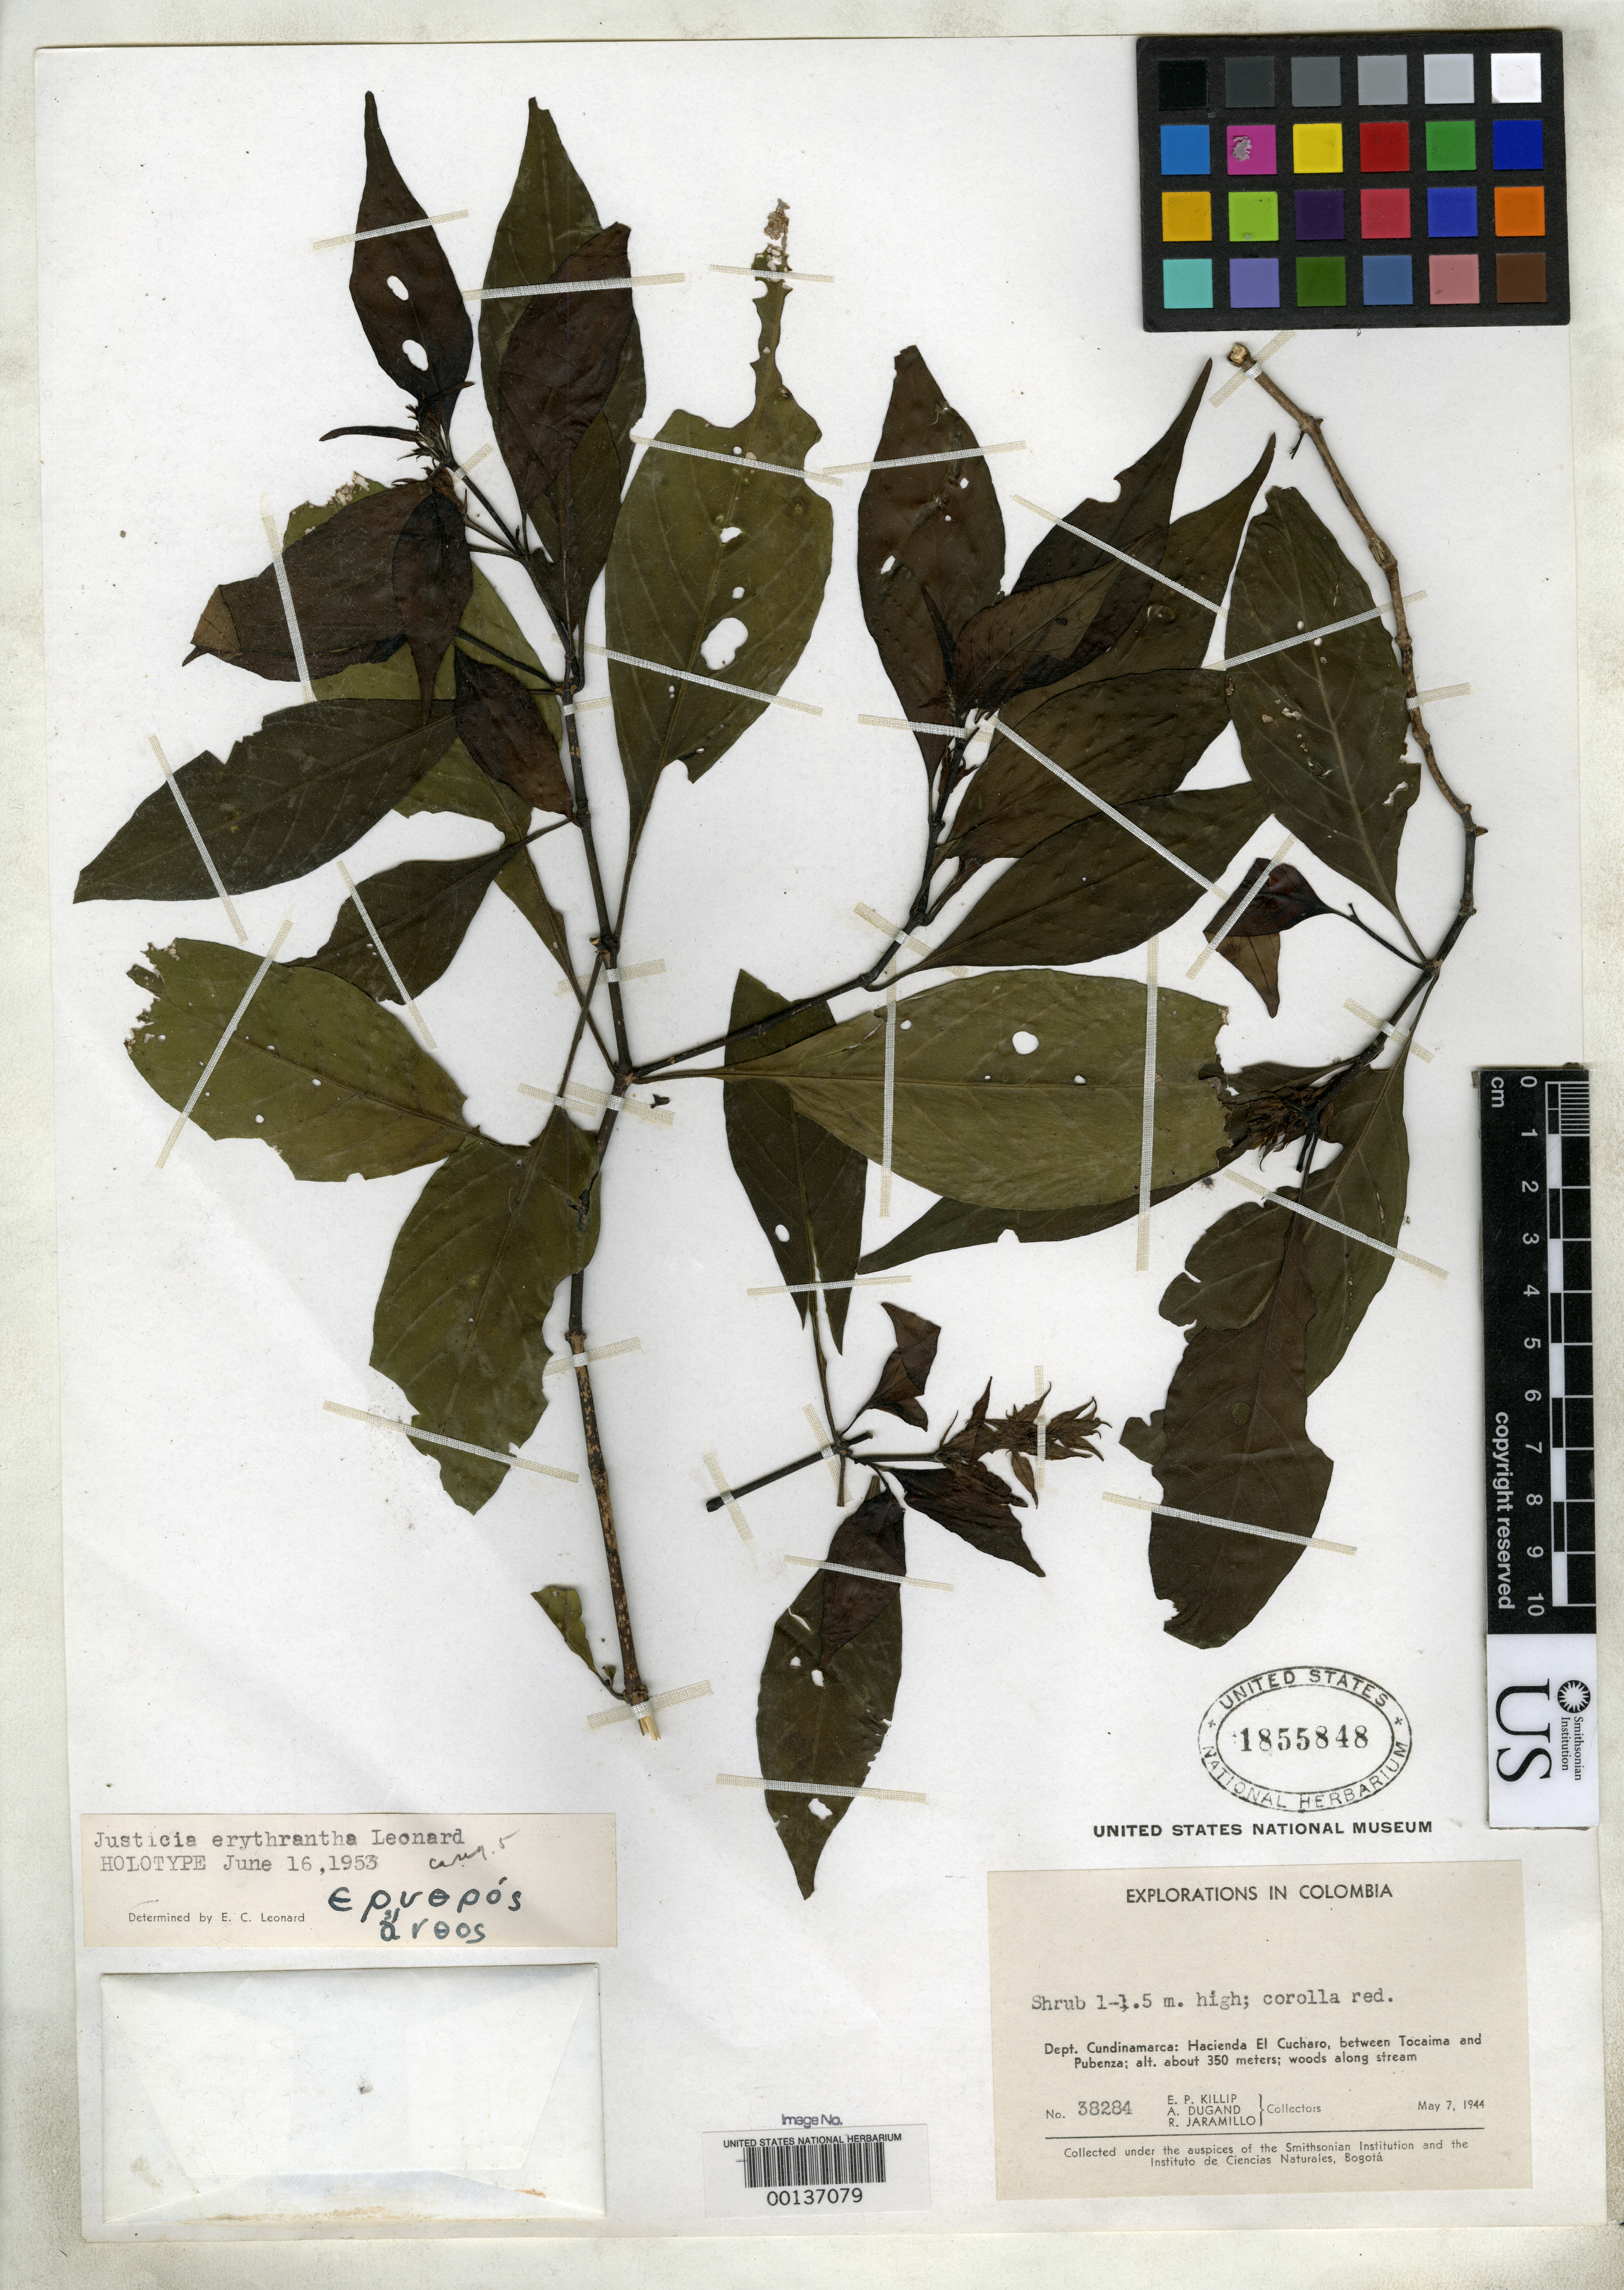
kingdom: Plantae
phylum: Tracheophyta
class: Magnoliopsida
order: Lamiales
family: Acanthaceae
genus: Justicia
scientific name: Justicia erythrantha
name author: Leonard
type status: Holotype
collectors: E. P. Killip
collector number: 38284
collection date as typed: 07 May 1944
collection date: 1944-05-07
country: Colombia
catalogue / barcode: US 1855848